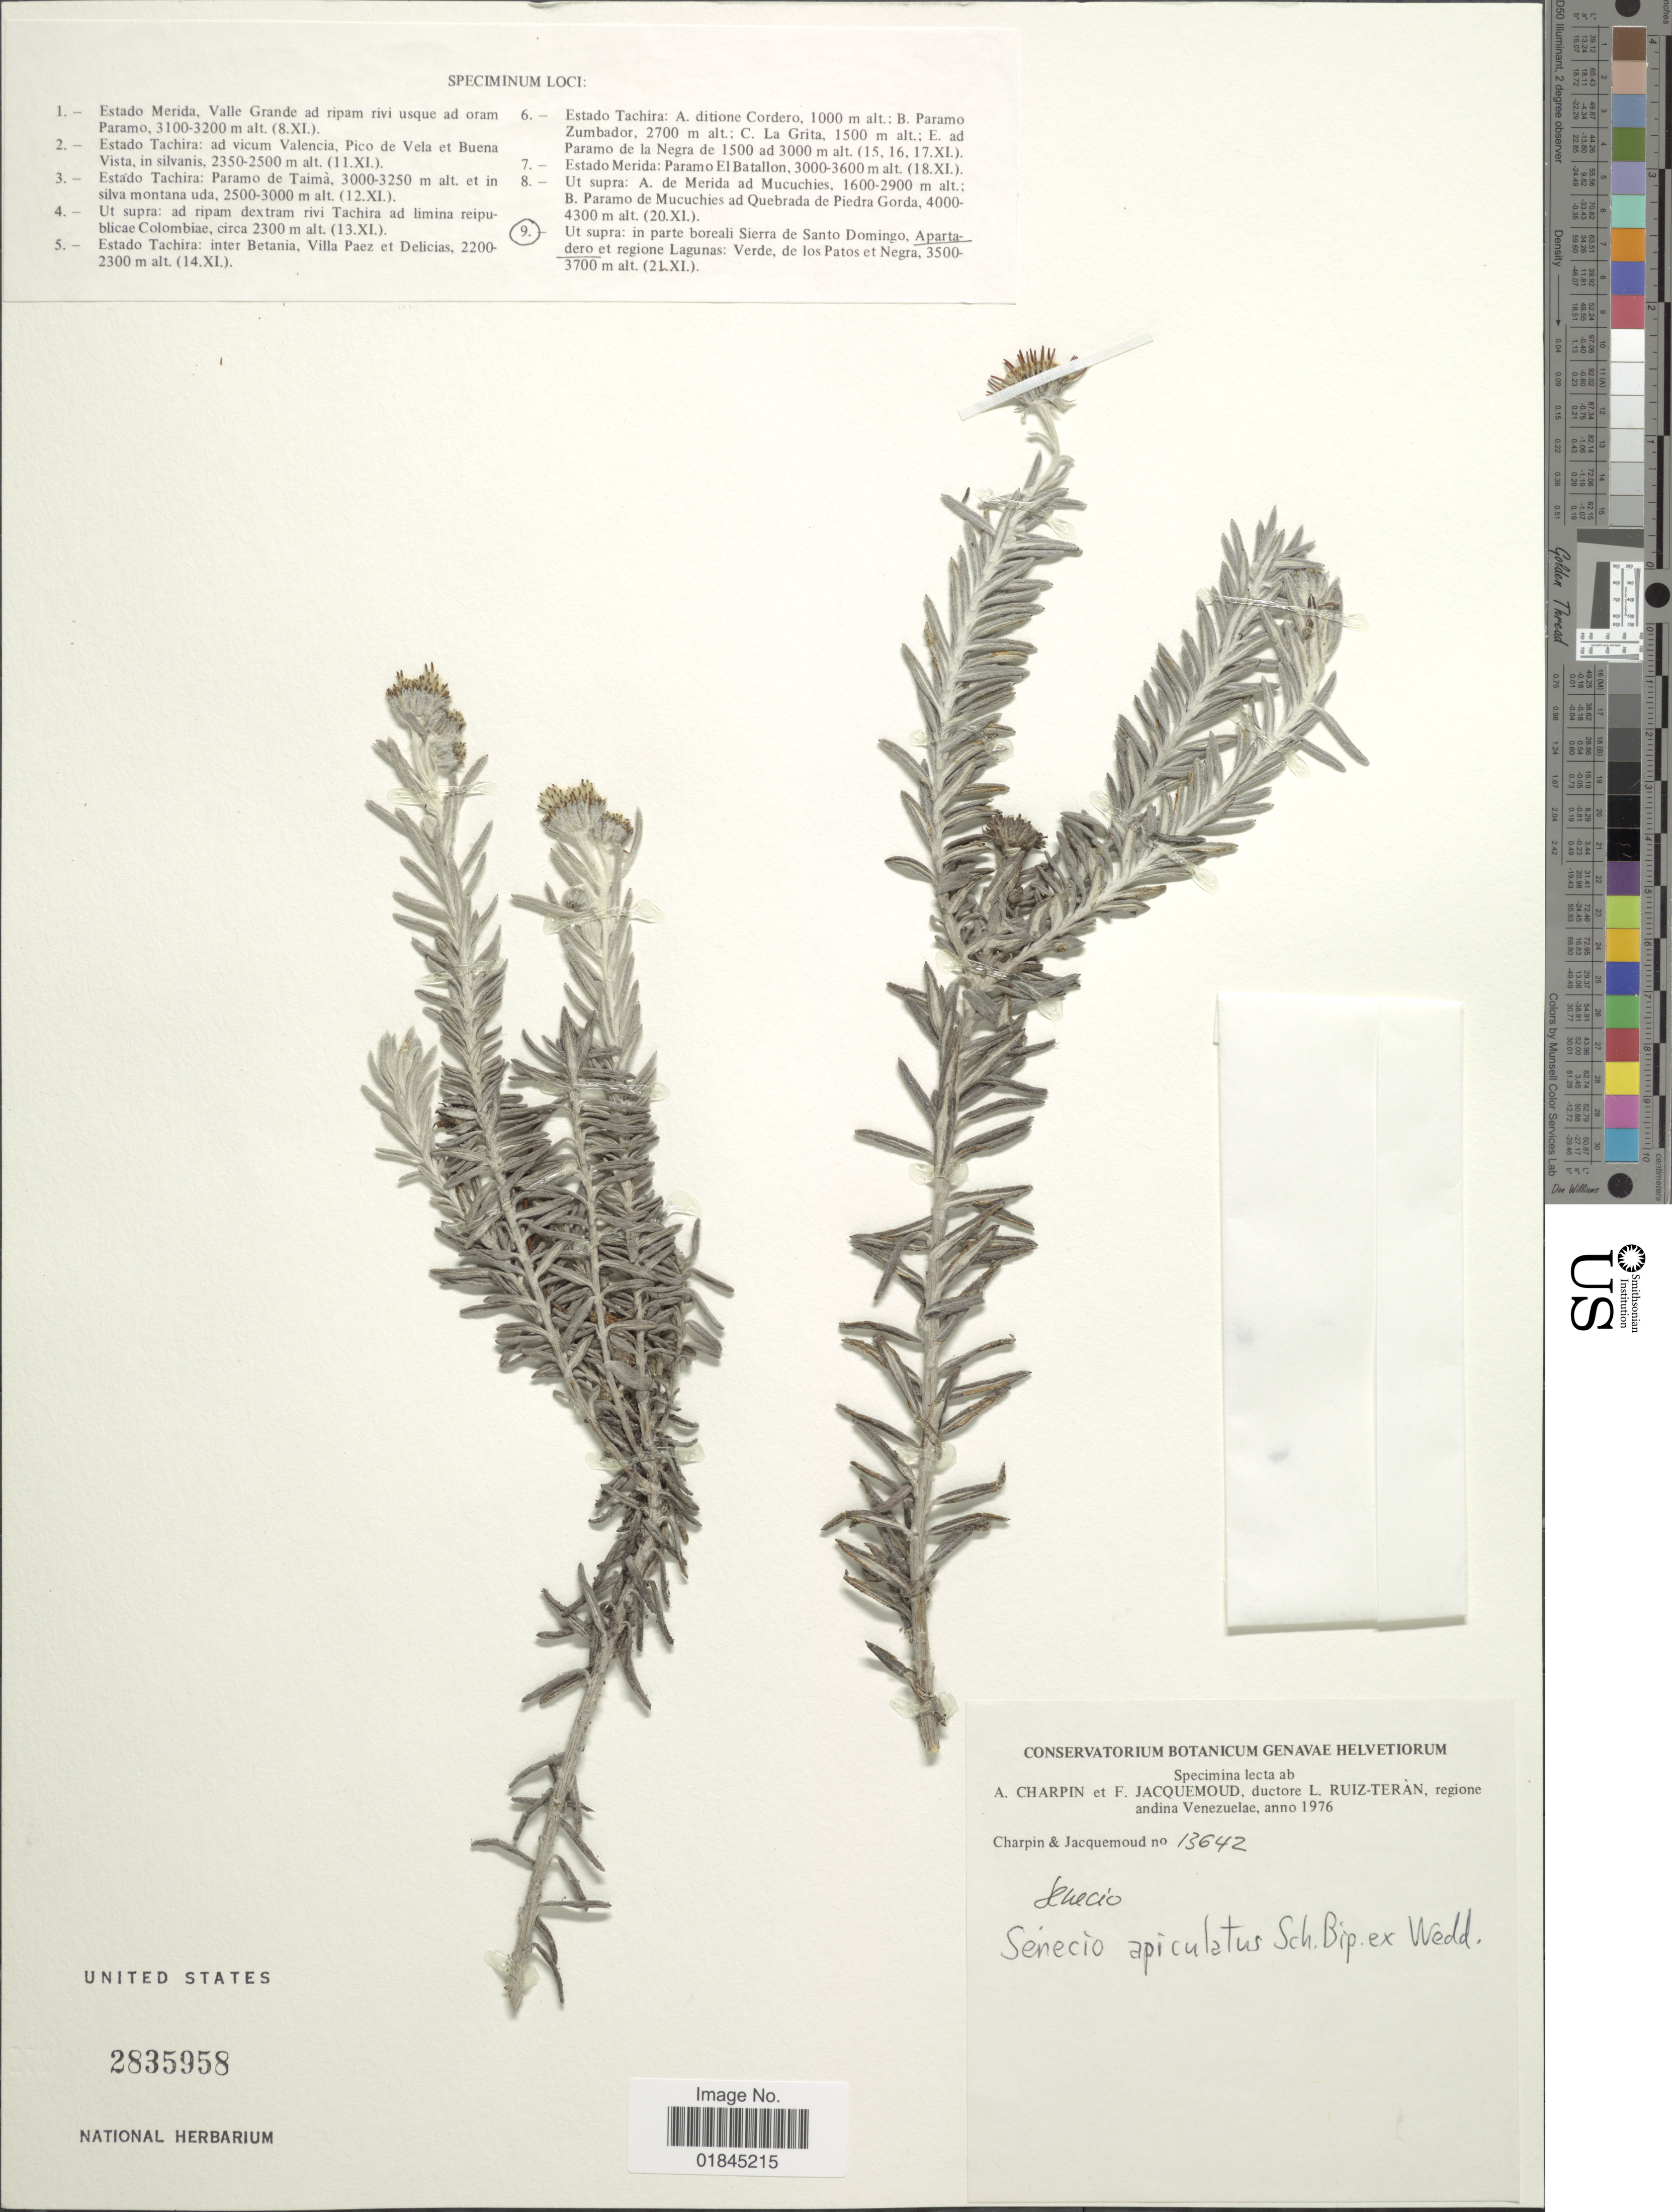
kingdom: Plantae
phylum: Tracheophyta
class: Magnoliopsida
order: Asterales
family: Asteraceae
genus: Pentacalia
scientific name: Pentacalia apiculata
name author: (Sch. Bip. ex Wedd.) Cuatrec.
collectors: A. Charpin, F. Jacquemoud & L. E. Ruíz-Terán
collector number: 13642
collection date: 1976-11-21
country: Venezuela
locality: Ut supra: in parte boreali Sierra de Santo Domingo, Apartadero et regione Lagunas: Verde, de los Patos et Negra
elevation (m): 3500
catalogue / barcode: US 2835958